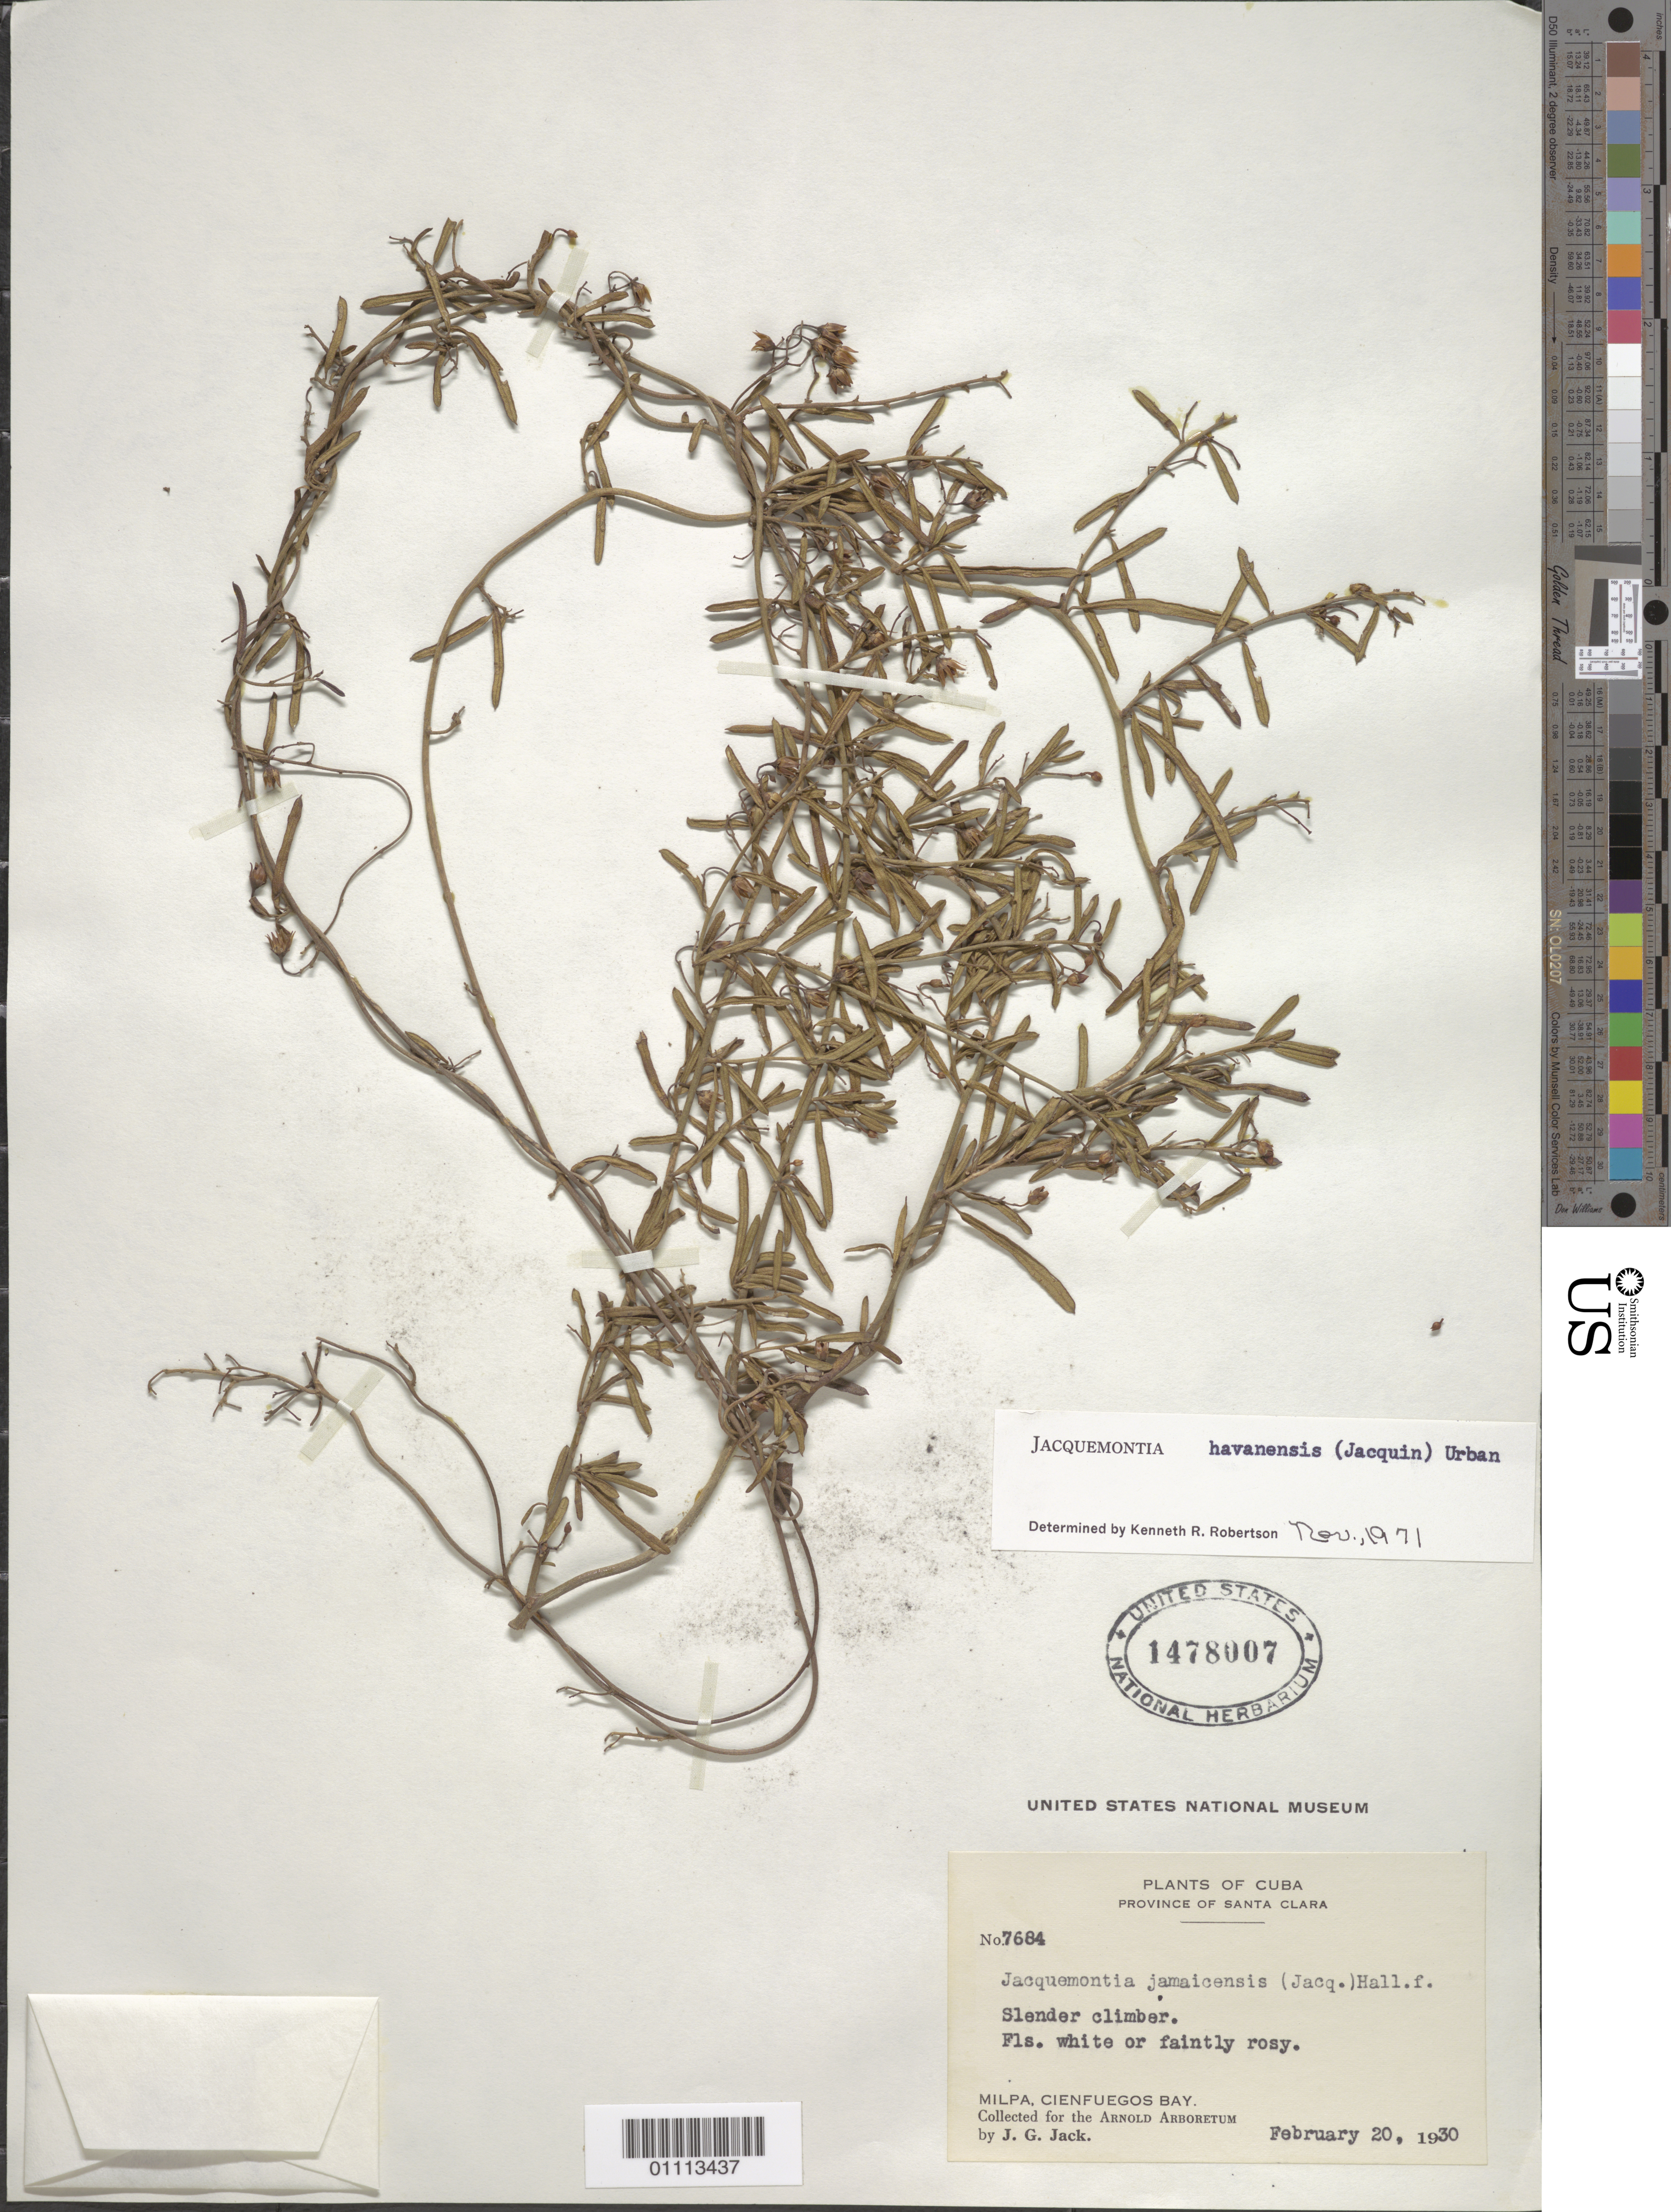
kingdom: Plantae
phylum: Tracheophyta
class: Magnoliopsida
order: Solanales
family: Convolvulaceae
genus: Jacquemontia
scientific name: Jacquemontia havanensis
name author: (Jacq.) Urb.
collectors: J. G. Jack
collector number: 7684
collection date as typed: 20 Feb 1930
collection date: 1930-02-20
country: Cuba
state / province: Cienfuegos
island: Cuba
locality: Milpa, Cienfuegos Bay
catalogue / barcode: US 1478007